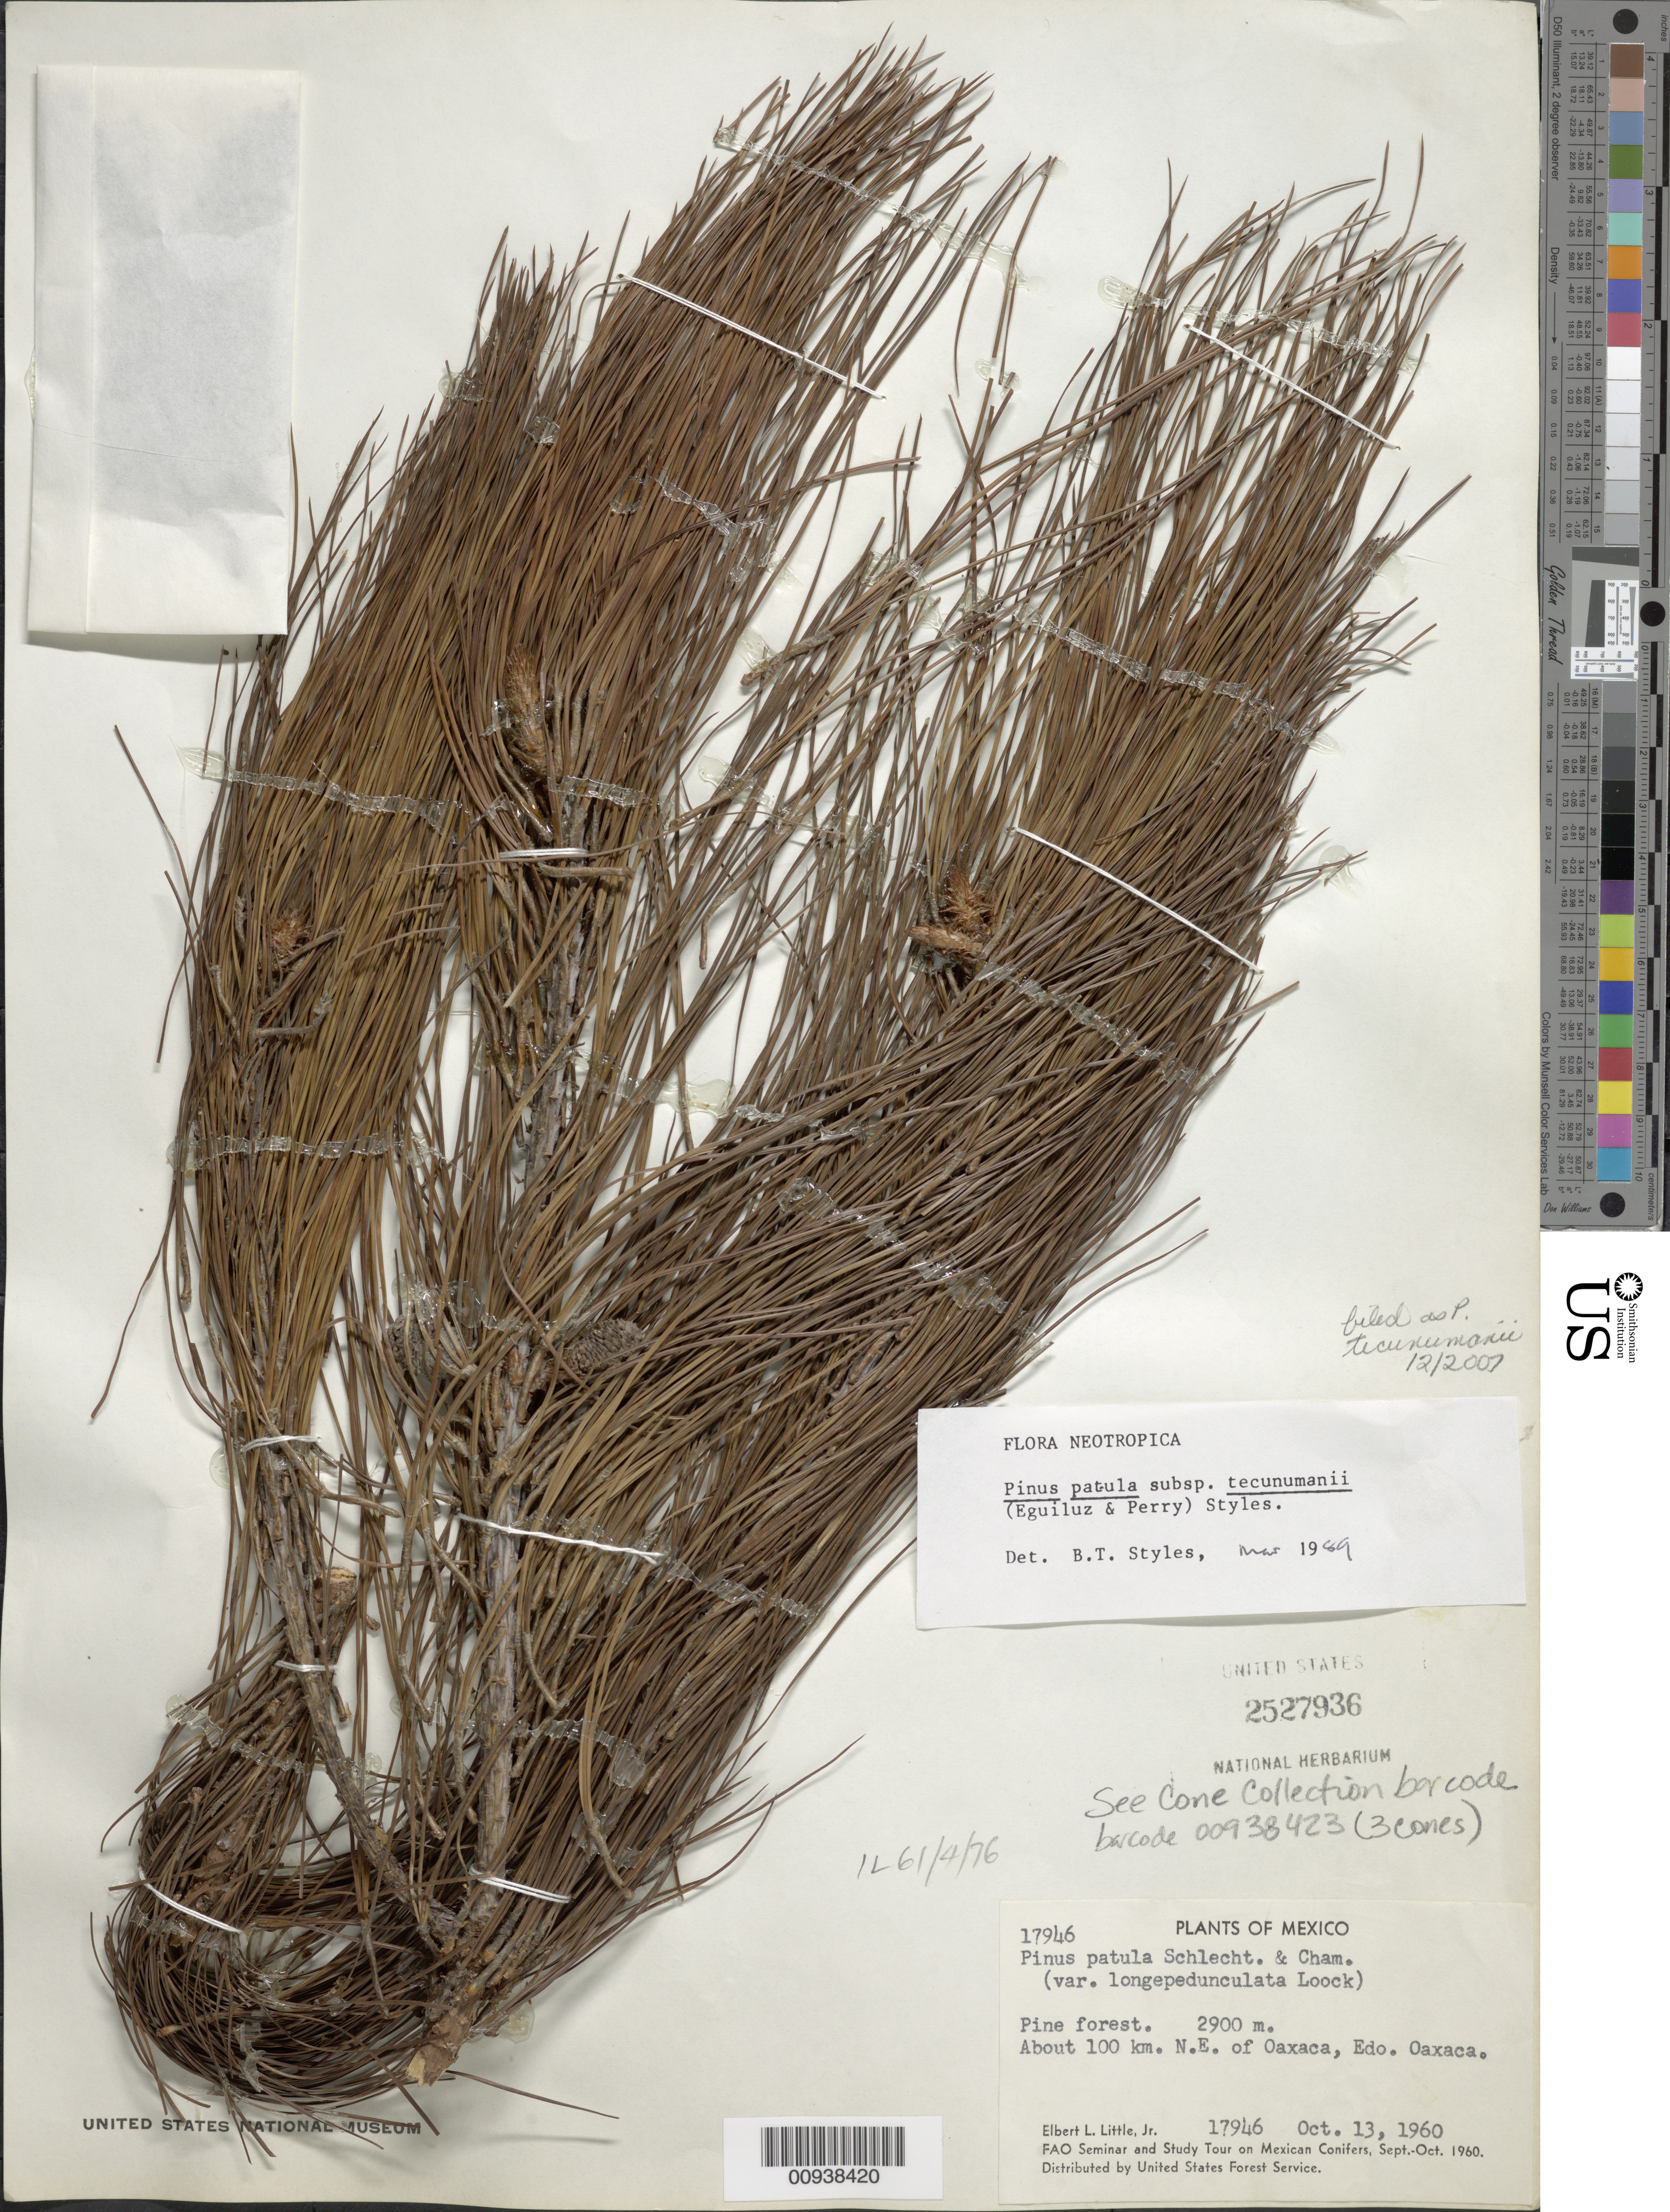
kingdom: Plantae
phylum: Tracheophyta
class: Pinopsida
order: Pinales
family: Pinaceae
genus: Pinus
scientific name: Pinus tecunumanii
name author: F. Schwerdtf. ex Eguiluz & J.P. Perry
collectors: E. L. Little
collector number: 17946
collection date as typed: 13 Oct 1960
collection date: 1960-10-13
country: Mexico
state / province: Oaxaca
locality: About 100 km. NE of Oaxaca, Edo. Oaxaca.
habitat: Pine forest.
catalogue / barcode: US 2527936